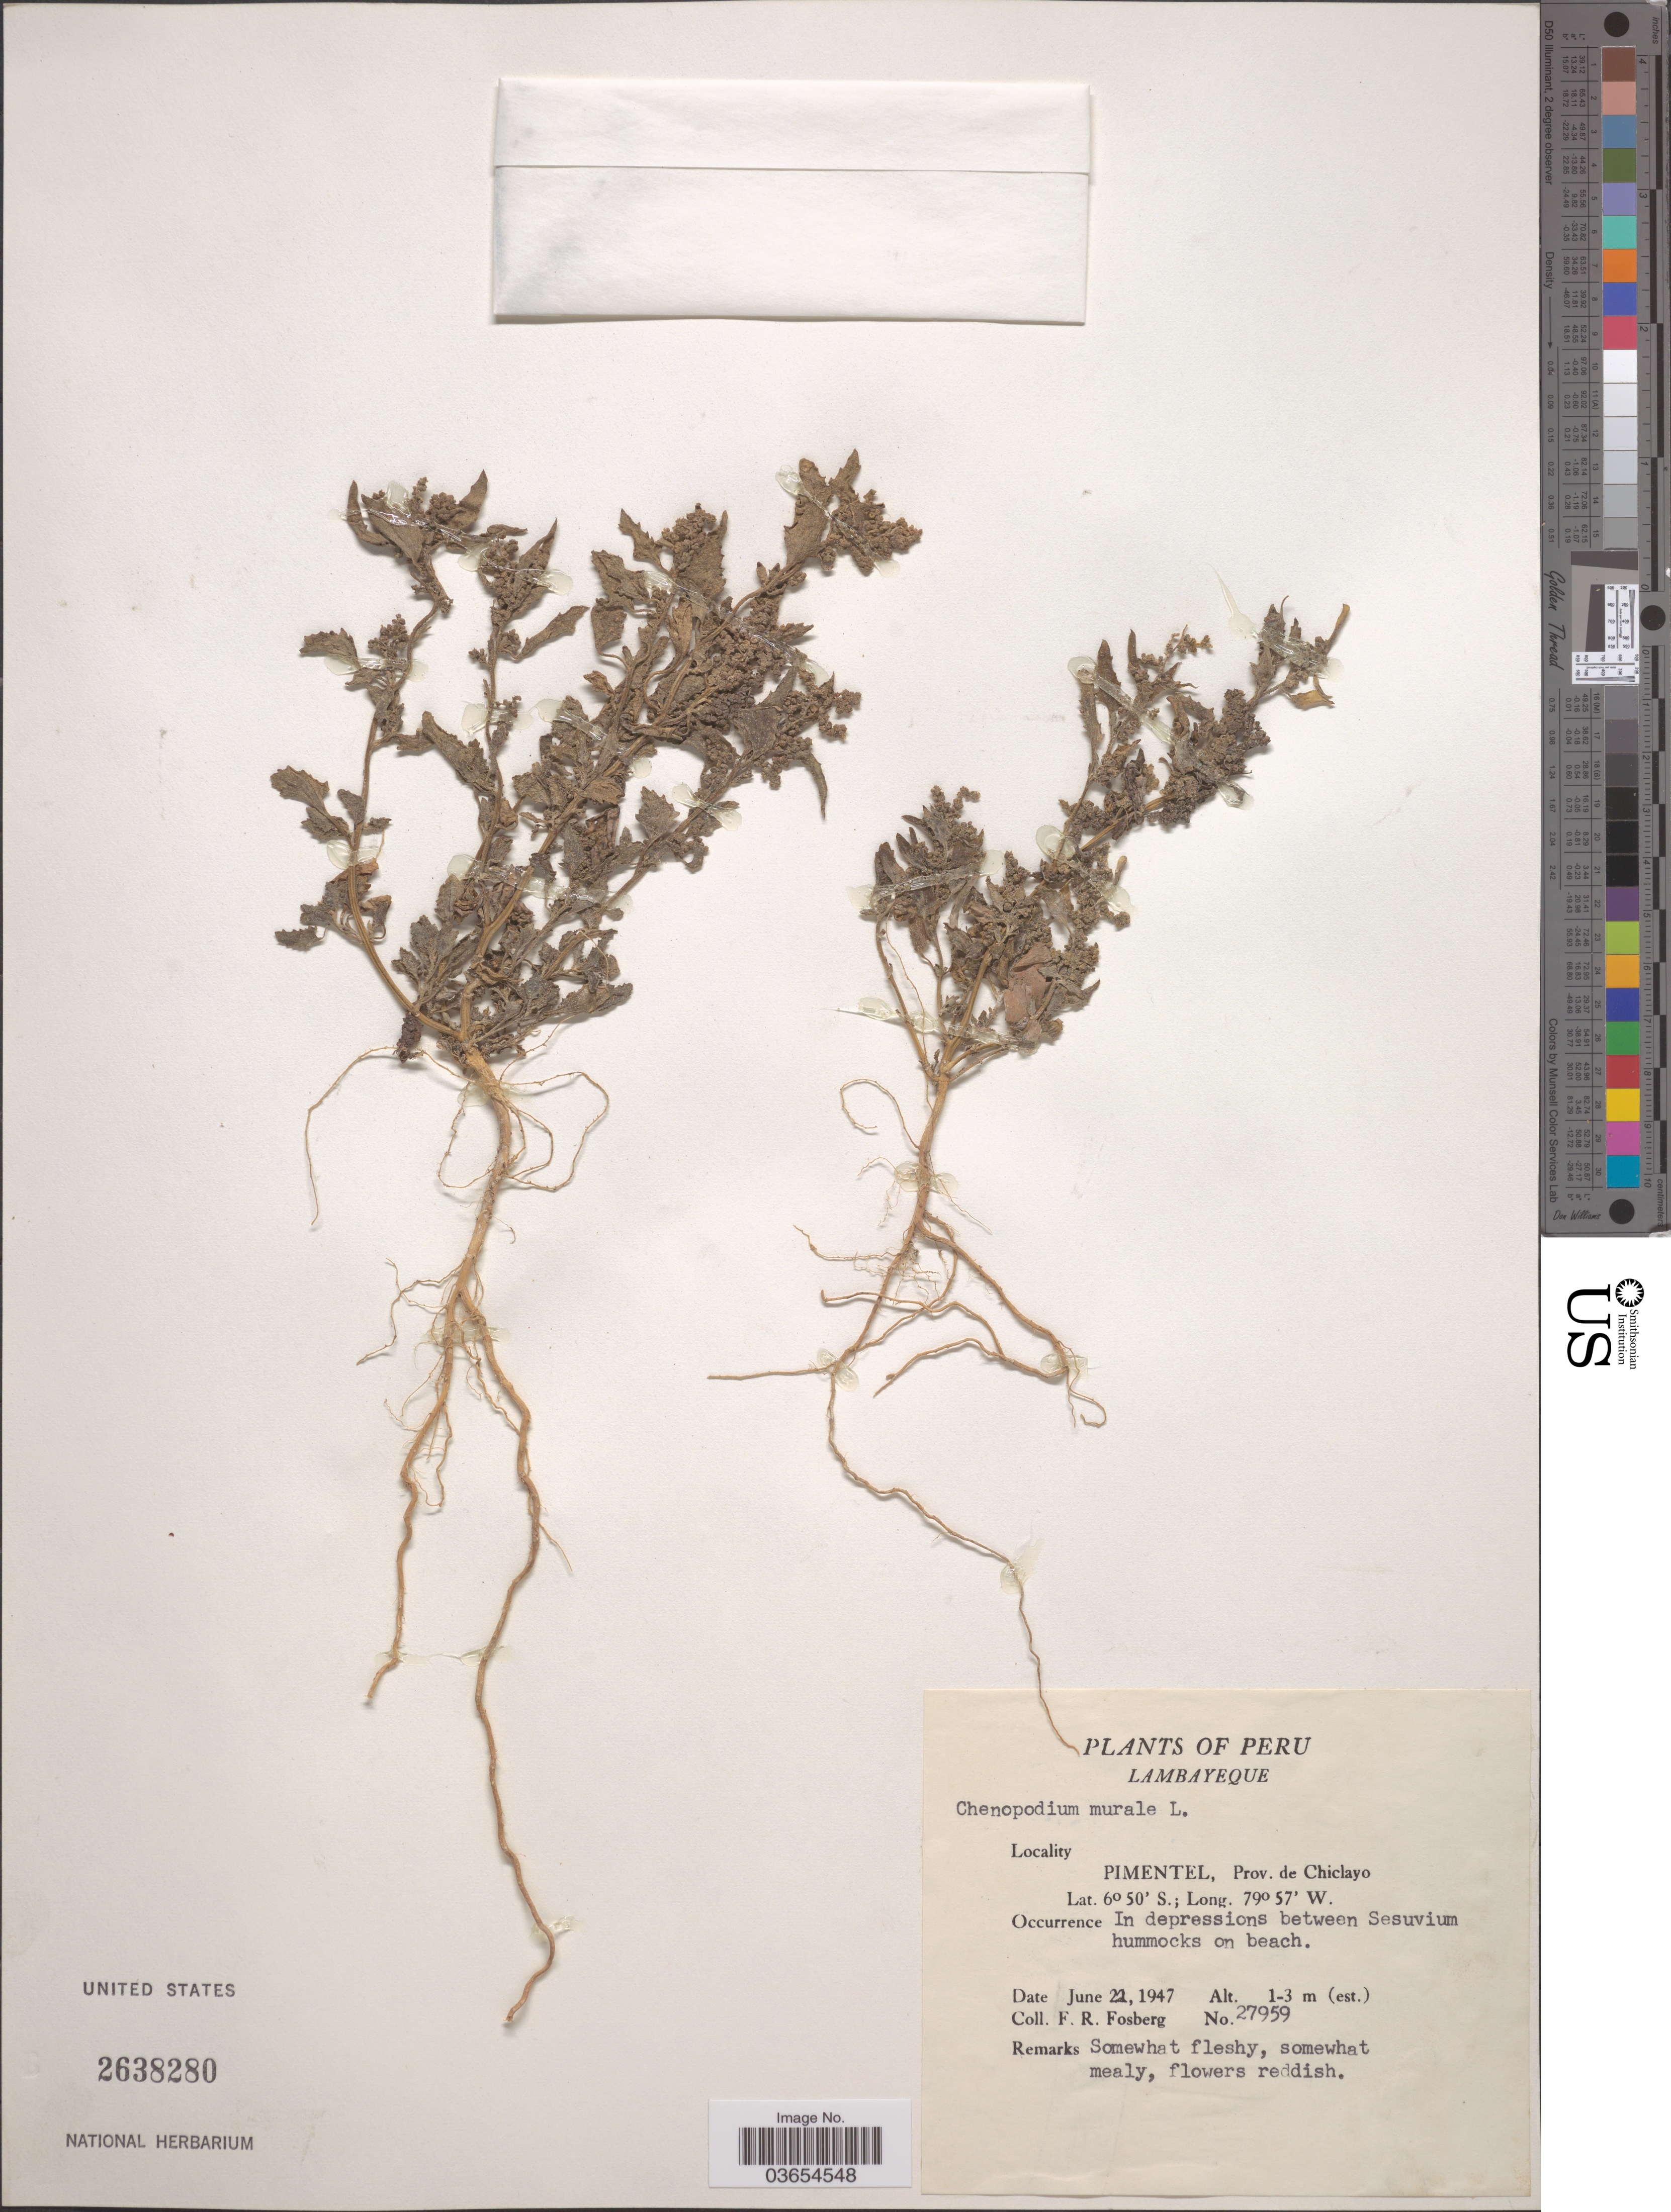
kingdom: Plantae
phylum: Tracheophyta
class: Magnoliopsida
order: Caryophyllales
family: Amaranthaceae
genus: Chenopodium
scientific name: Chenopodium murale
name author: L.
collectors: F. R. Fosberg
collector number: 27959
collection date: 1947-06-22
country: Peru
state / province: Lambayeque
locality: Pimentel, Prov. de Chiclayo.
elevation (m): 1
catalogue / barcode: US 2638280